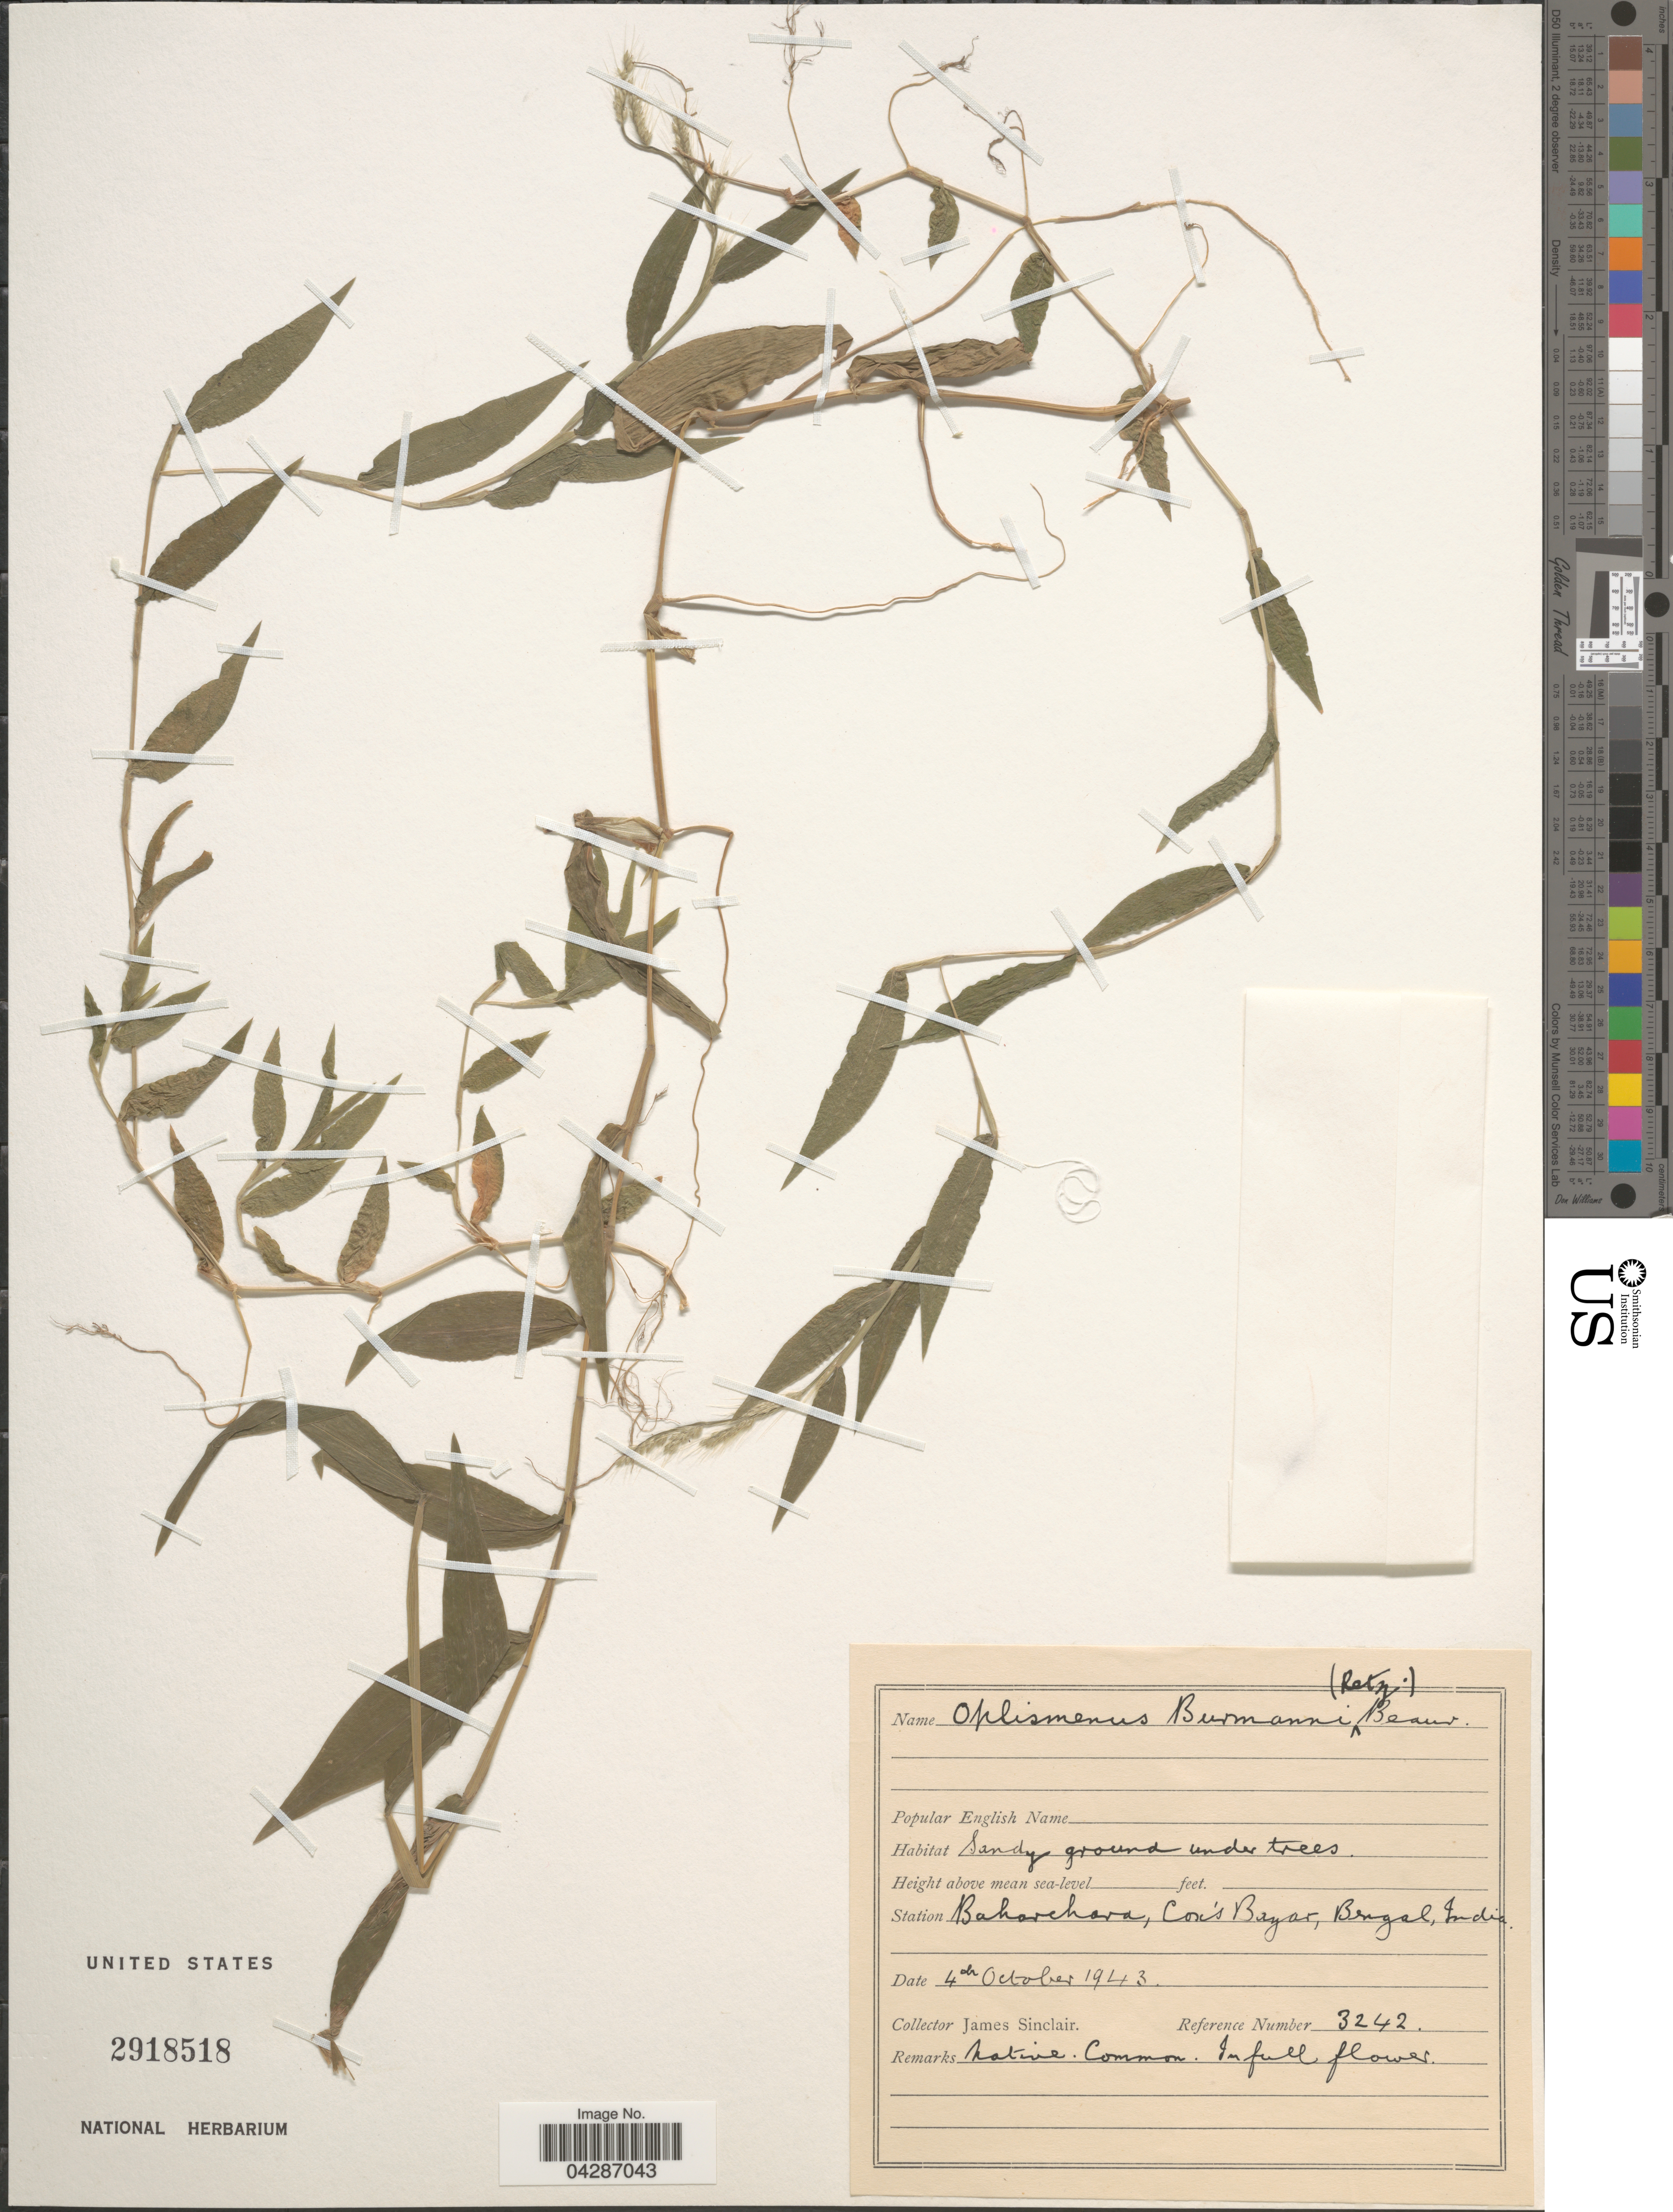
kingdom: Plantae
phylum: Tracheophyta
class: Liliopsida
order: Poales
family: Poaceae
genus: Oplismenus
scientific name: Oplismenus burmannii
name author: (Retz.) P. Beauv.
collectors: J. Sinclair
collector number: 3242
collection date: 1943-10-04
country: Bangladesh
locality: Baharchara, Cox´s Bazar, Bengal.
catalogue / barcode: US 2918518